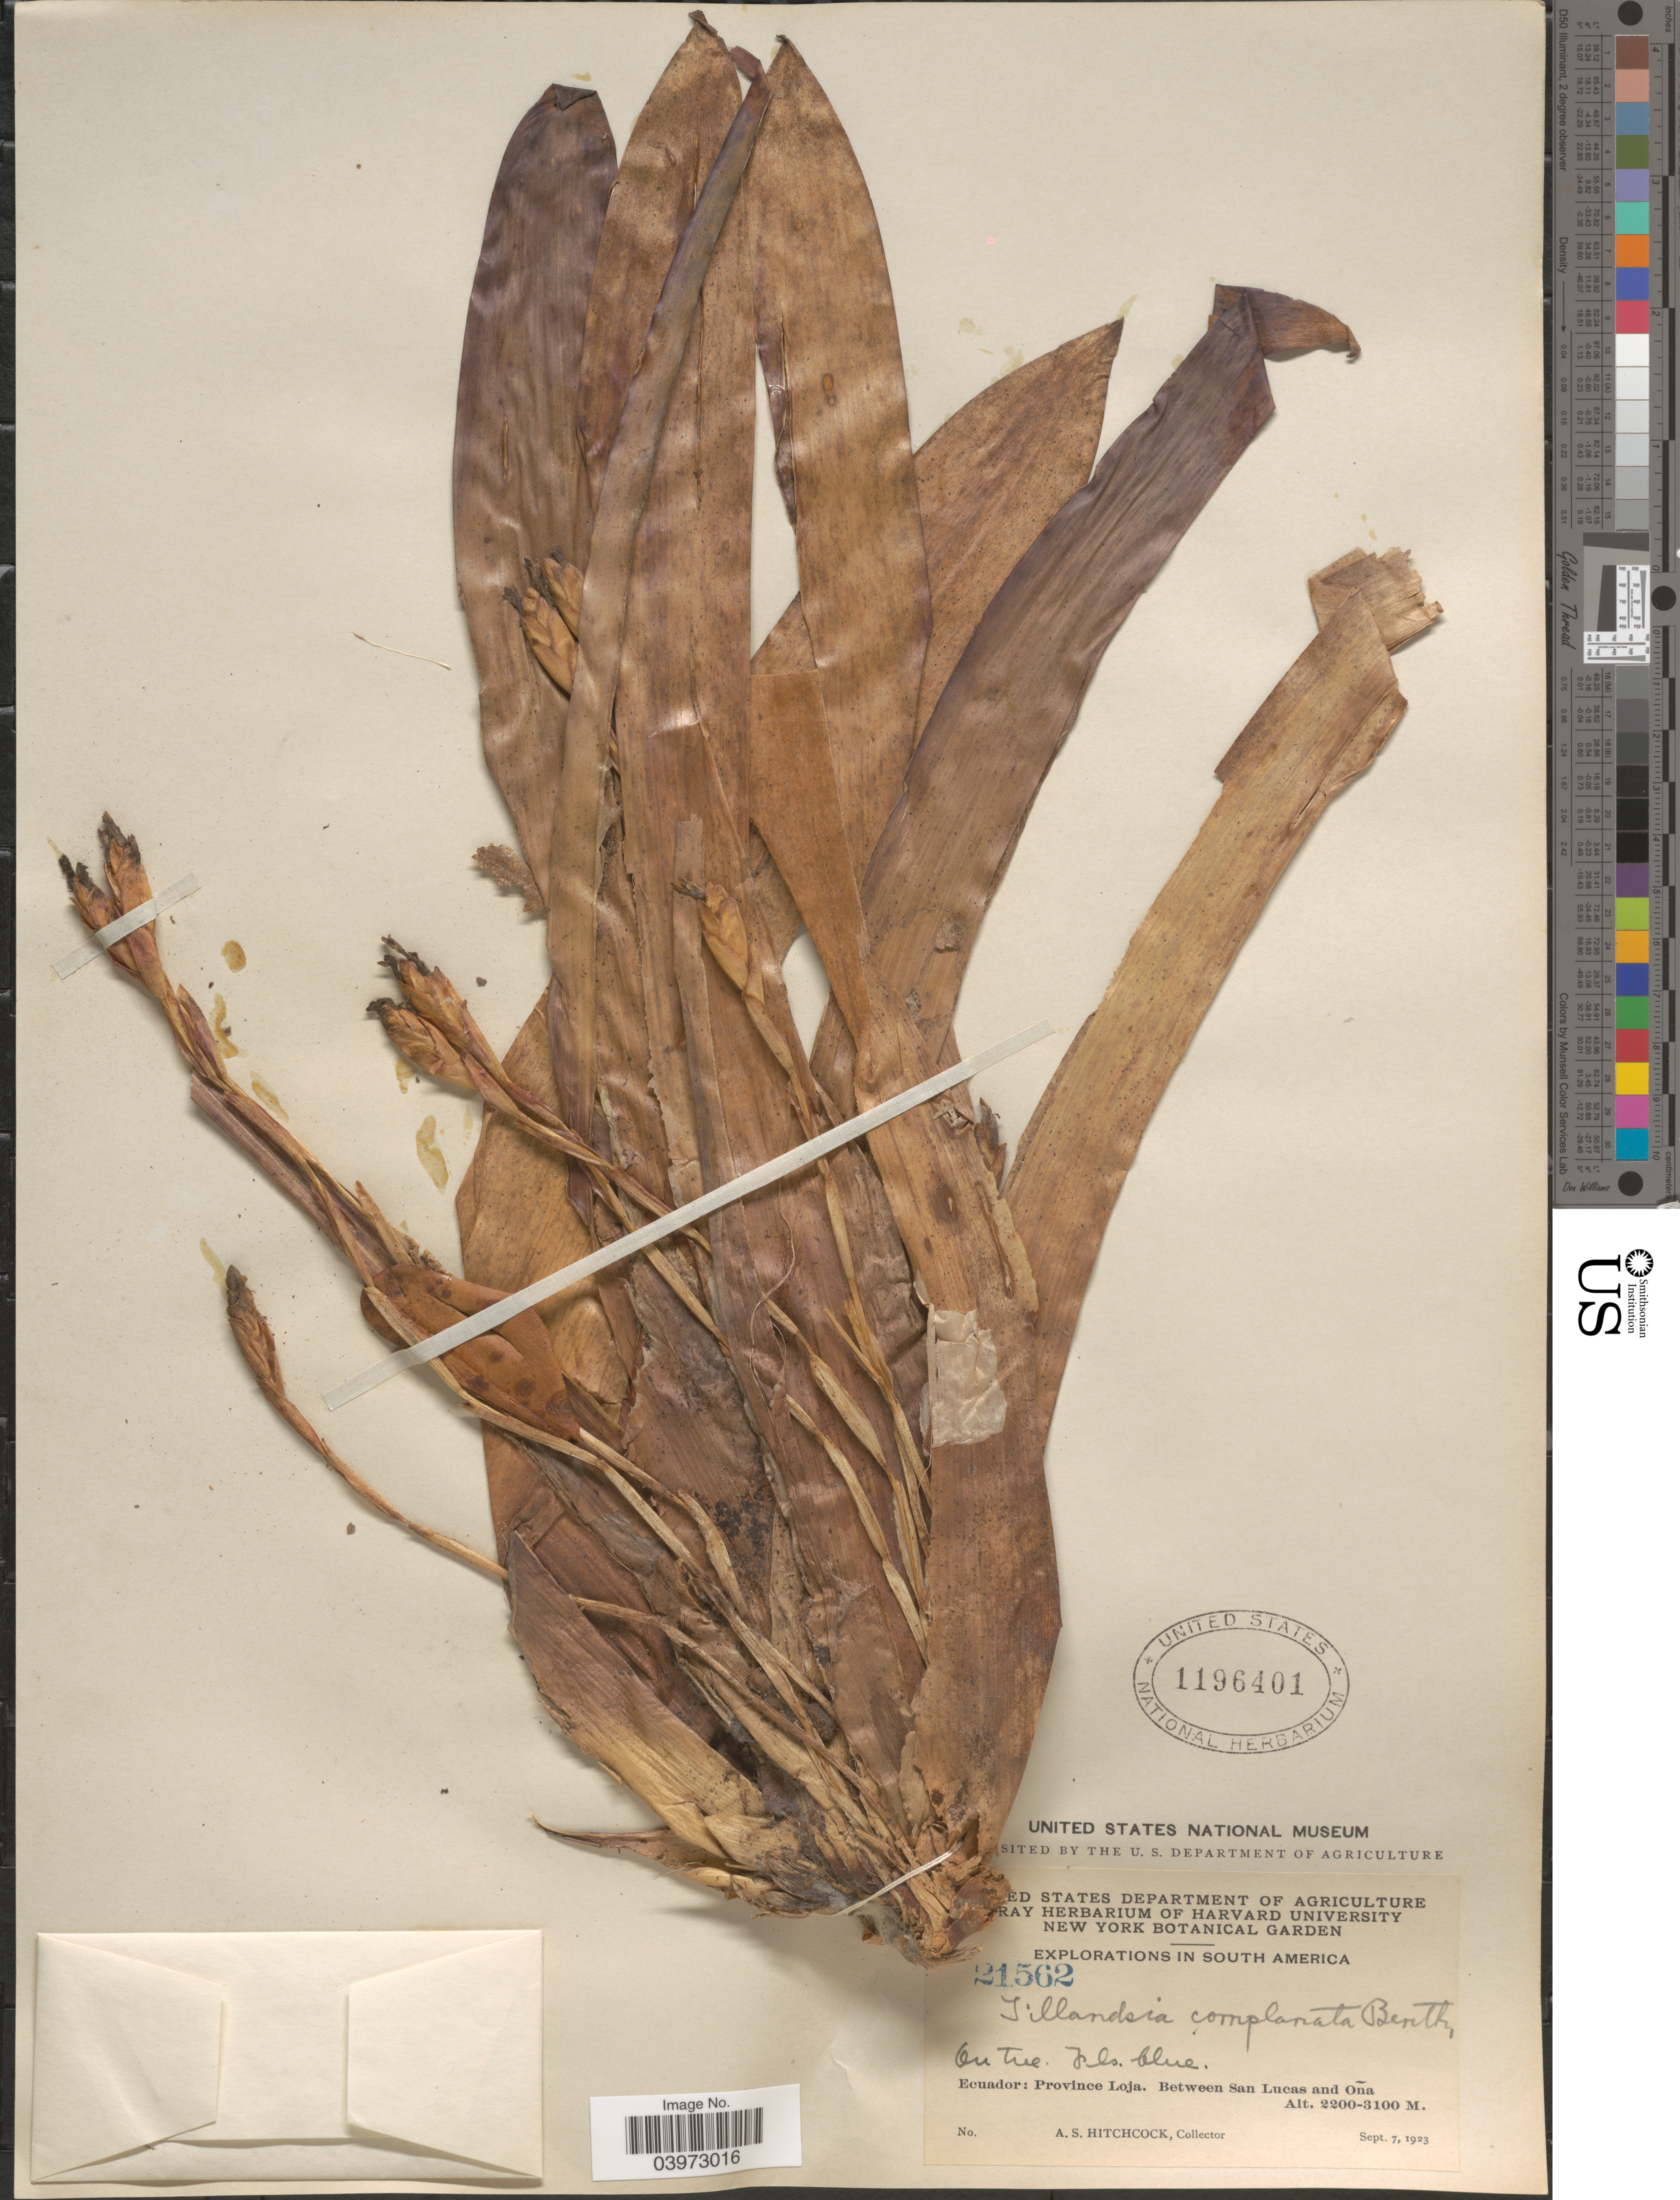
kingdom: Plantae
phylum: Tracheophyta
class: Liliopsida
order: Poales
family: Bromeliaceae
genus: Tillandsia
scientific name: Tillandsia complanata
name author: Benth.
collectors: A. S. Hitchcock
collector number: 21562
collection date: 1923-09-07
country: Ecuador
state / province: Loja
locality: Explorations in South America. Between San Lucas and Oña.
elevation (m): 2200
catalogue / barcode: US 1196401